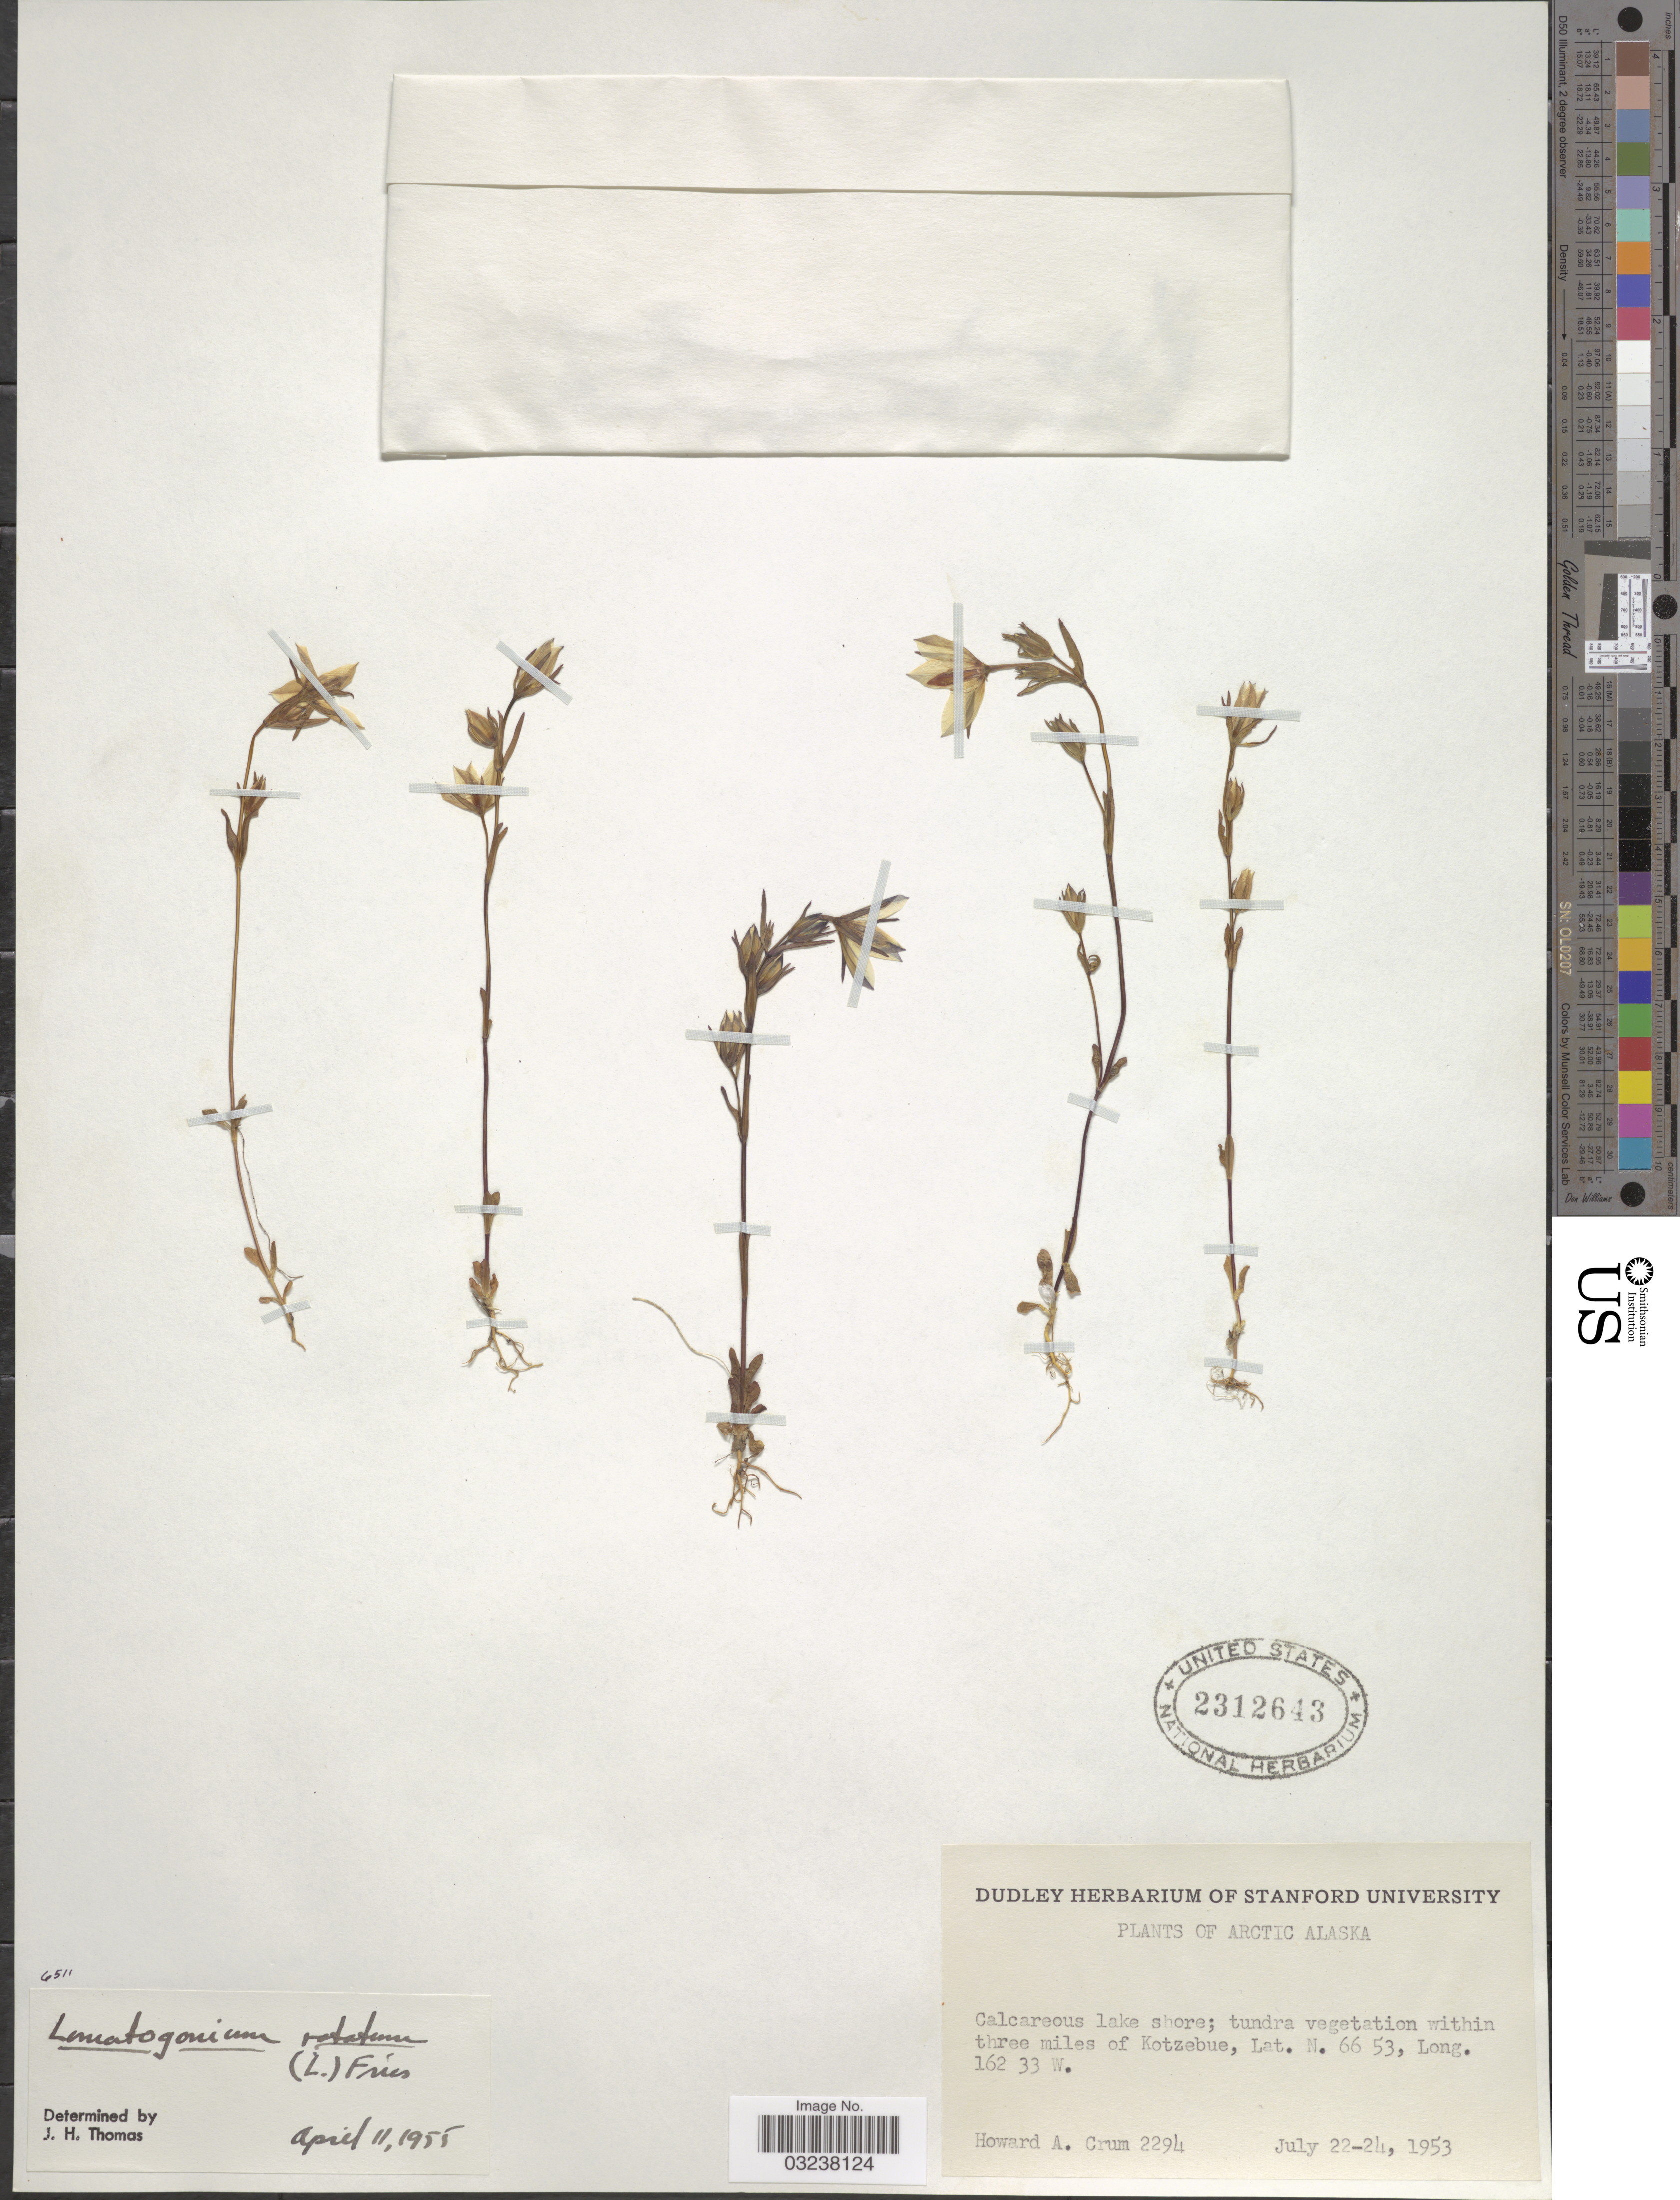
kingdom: Plantae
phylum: Tracheophyta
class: Magnoliopsida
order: Gentianales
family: Gentianaceae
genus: Lomatogonium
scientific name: Lomatogonium rotatum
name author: (L.) Fr.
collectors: H. A. Crum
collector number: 2294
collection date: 1953-07-22/1953-07-24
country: United States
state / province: Alaska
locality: Arctic Alaska. Calcareous lake shore; tundra vegetation within three miles of Kotzebue.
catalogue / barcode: US 2312643